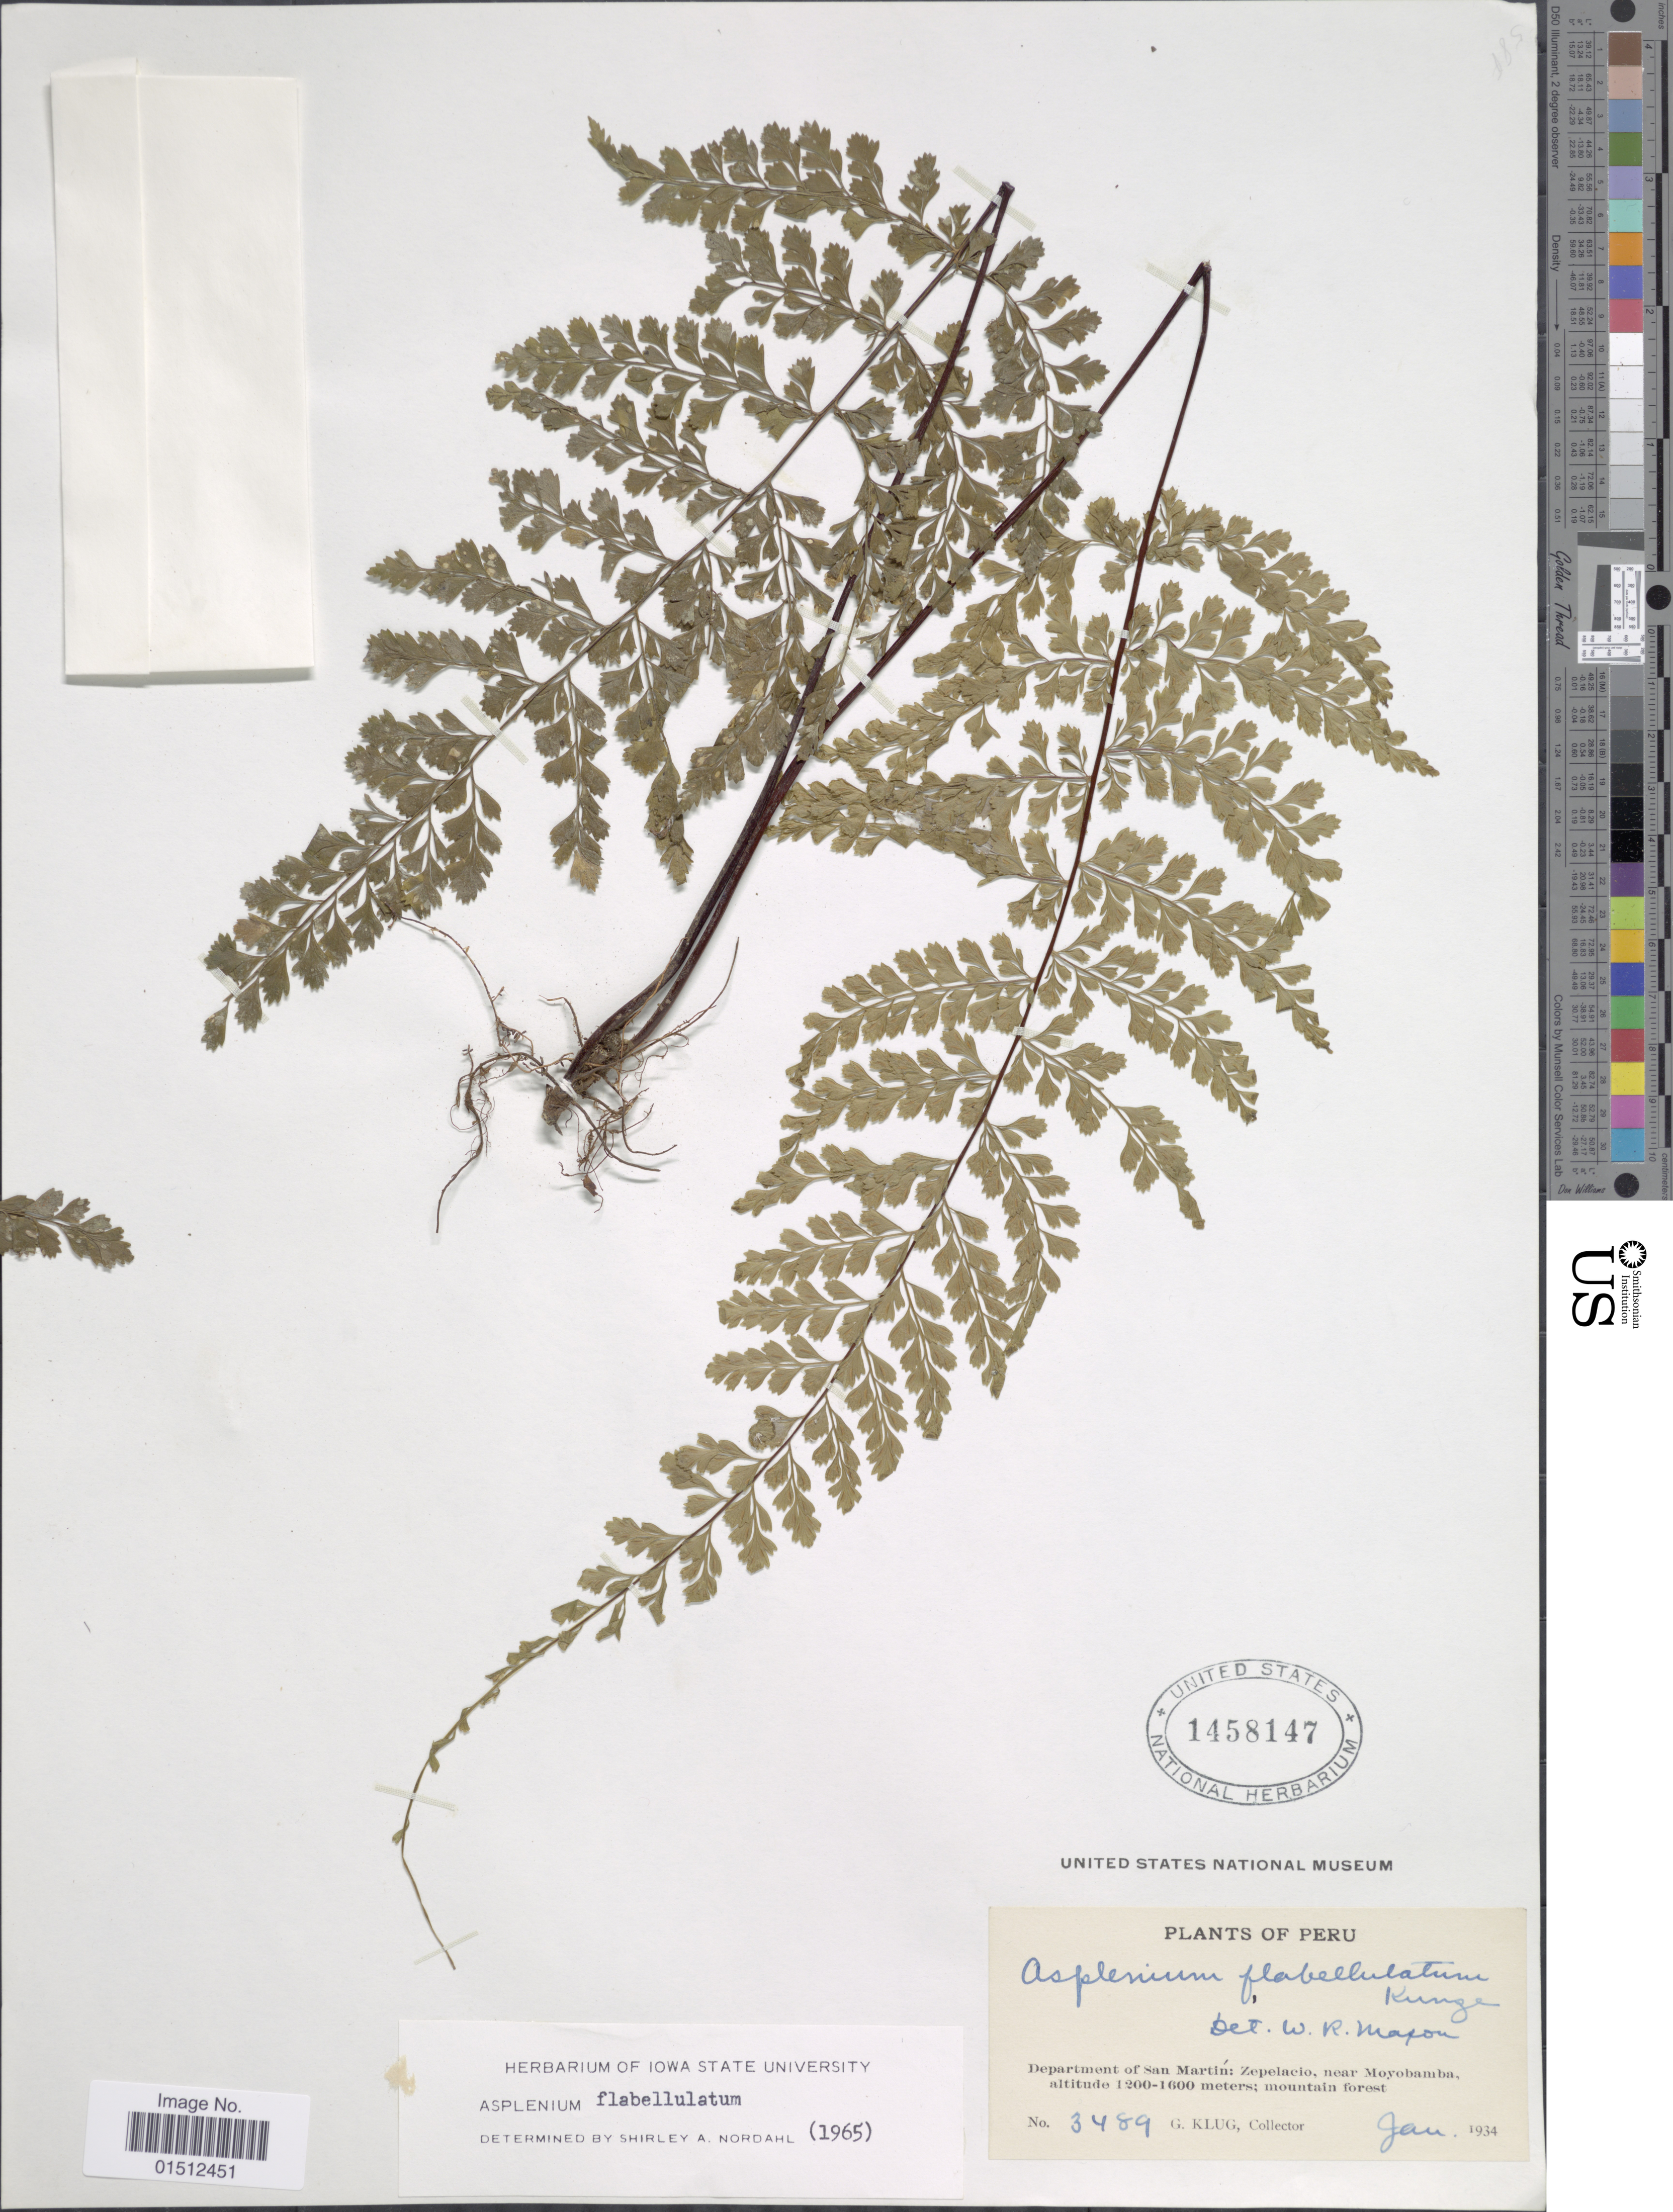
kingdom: Plantae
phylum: Tracheophyta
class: Polypodiopsida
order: Polypodiales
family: Aspleniaceae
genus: Asplenium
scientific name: Asplenium radicans var. dentatum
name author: (Klotzsch) Bonap.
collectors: G. Klug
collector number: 3489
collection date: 1934-01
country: Peru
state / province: San Martín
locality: Peru. Department of San Martin: Zepelacio, near Moyobamba.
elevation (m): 1200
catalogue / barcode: US 1458147